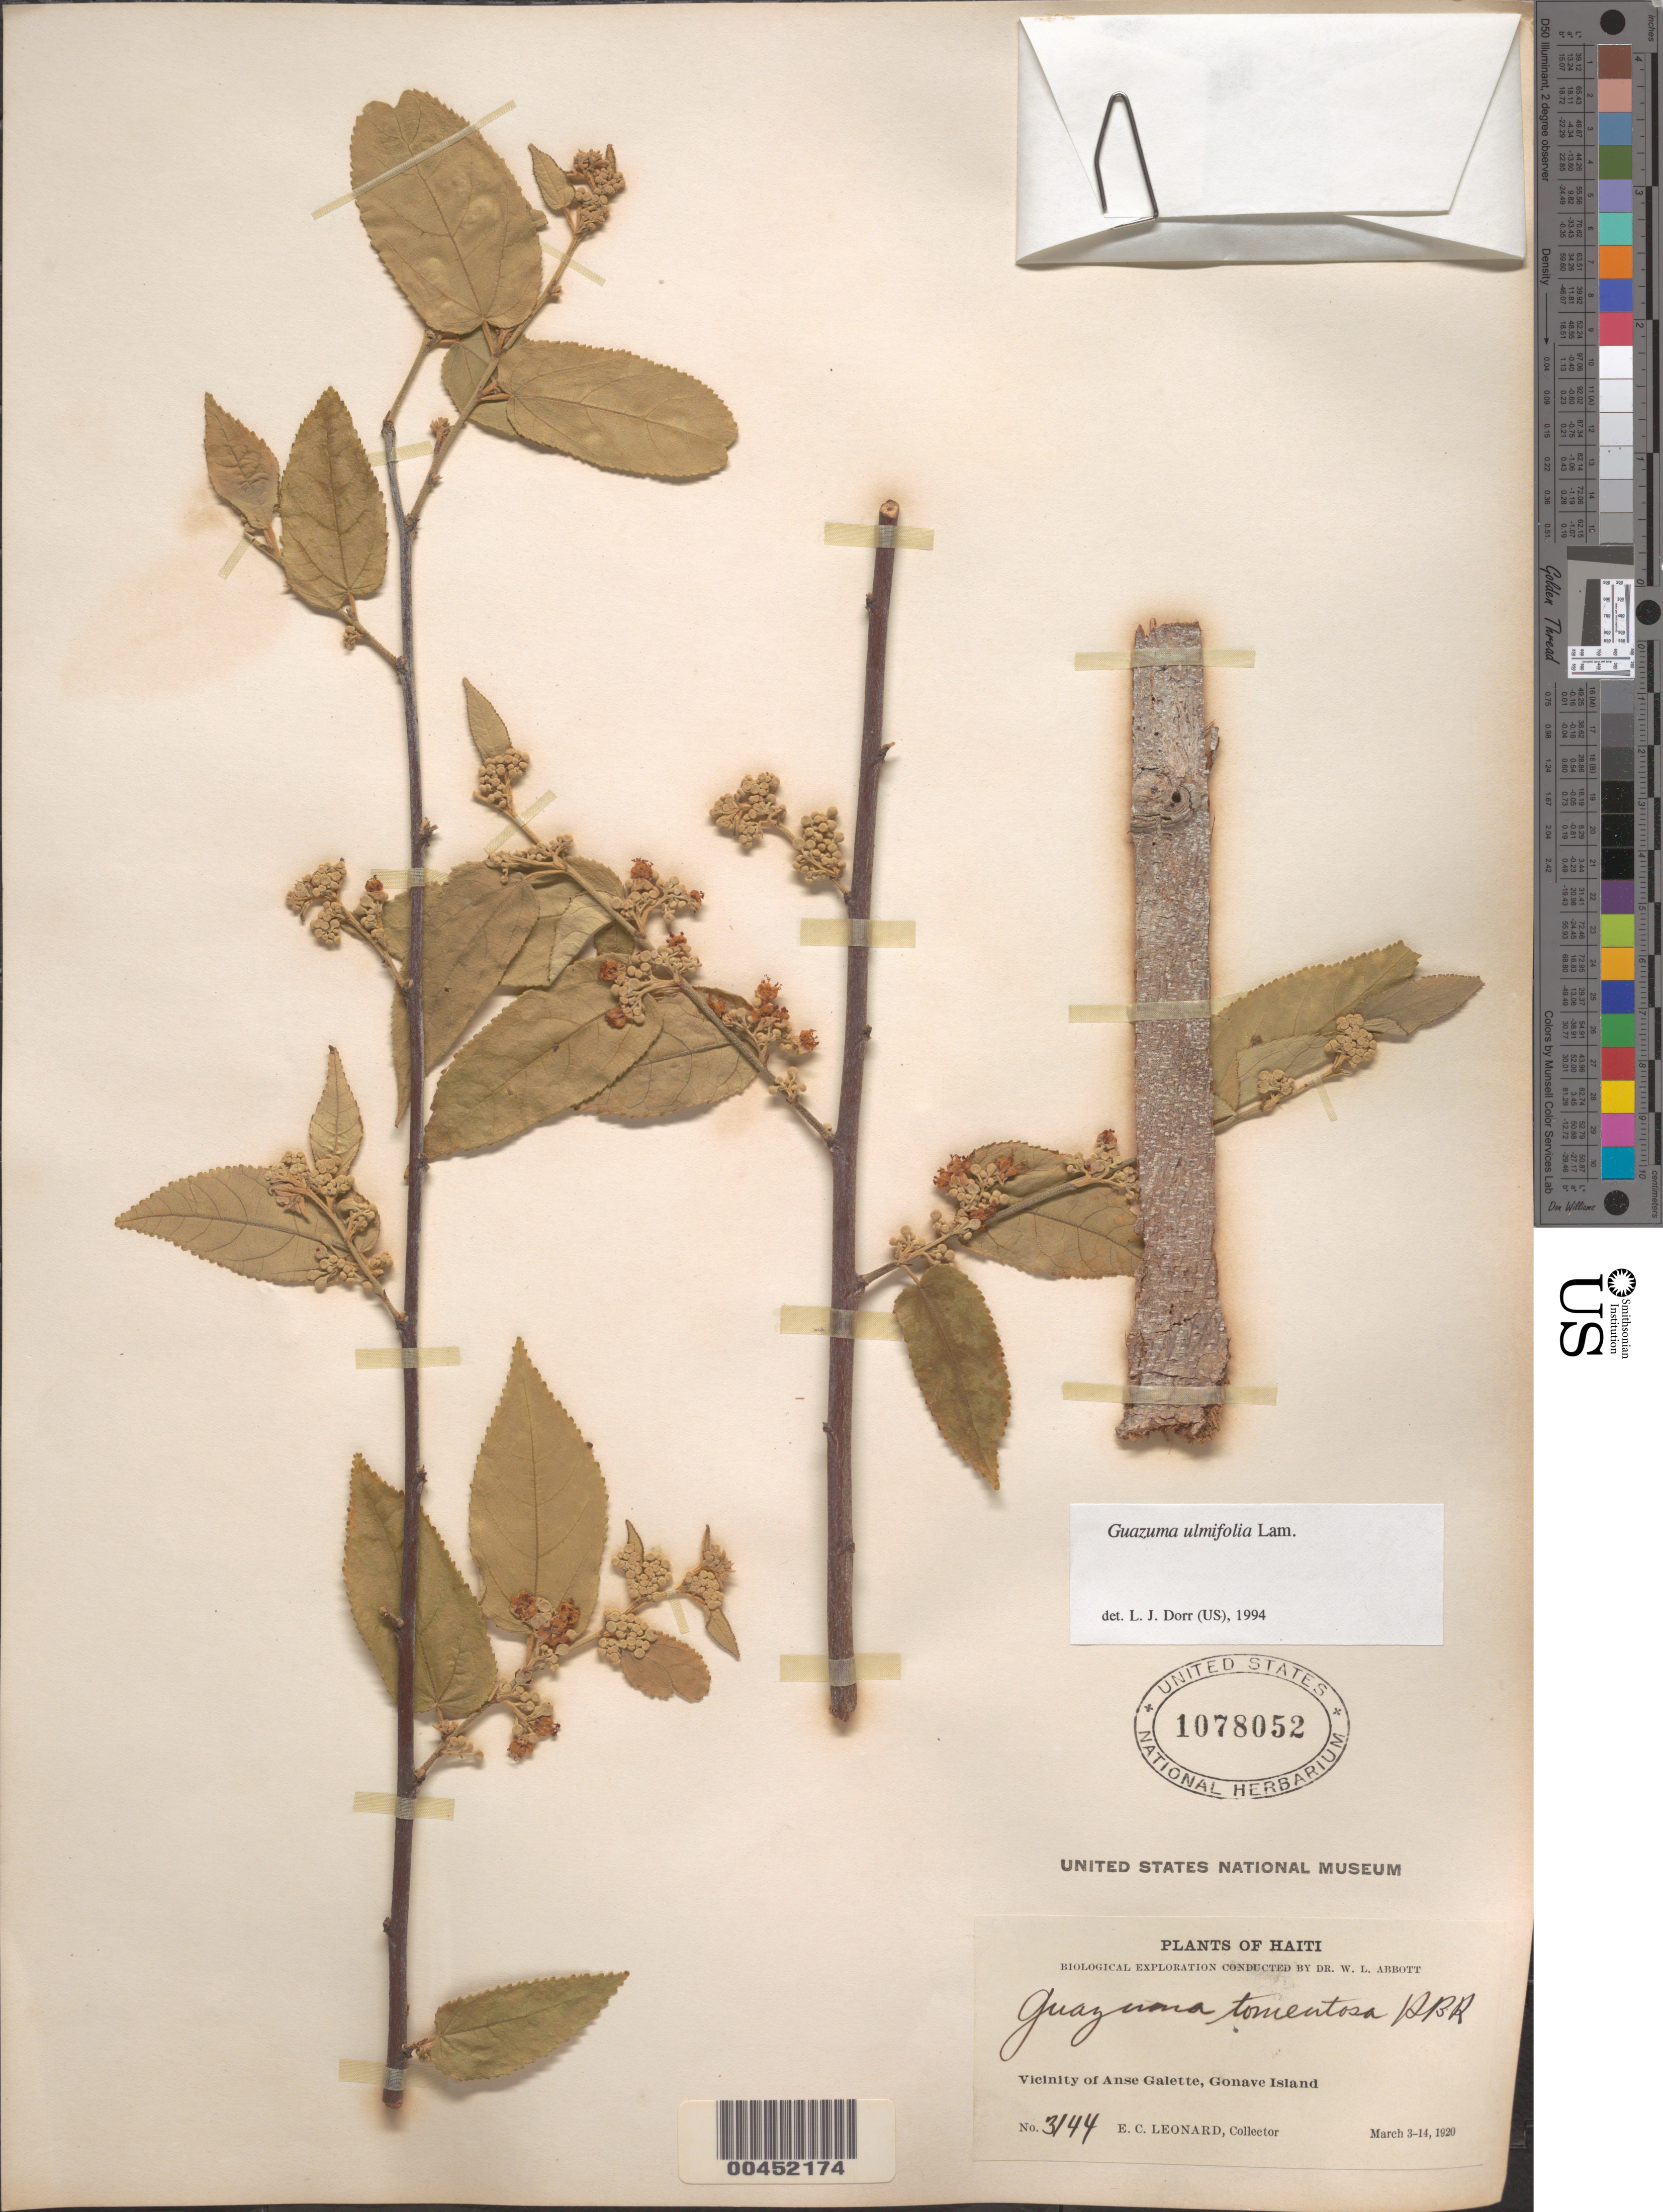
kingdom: Plantae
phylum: Tracheophyta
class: Magnoliopsida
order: Malvales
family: Malvaceae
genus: Guazuma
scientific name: Guazuma ulmifolia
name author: Lam.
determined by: Dorr, L. J., (BOT), Smithsonian Institution - National Museum of Natural History (UNITED STATES)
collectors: E. C. Leonard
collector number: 3144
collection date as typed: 03 Mar 1920 to 14 Mar 1920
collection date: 1920-03-03/1920-03-14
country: Haiti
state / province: Ouest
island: Gonave Island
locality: Vicinity of Anse Galette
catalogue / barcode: US 1078052